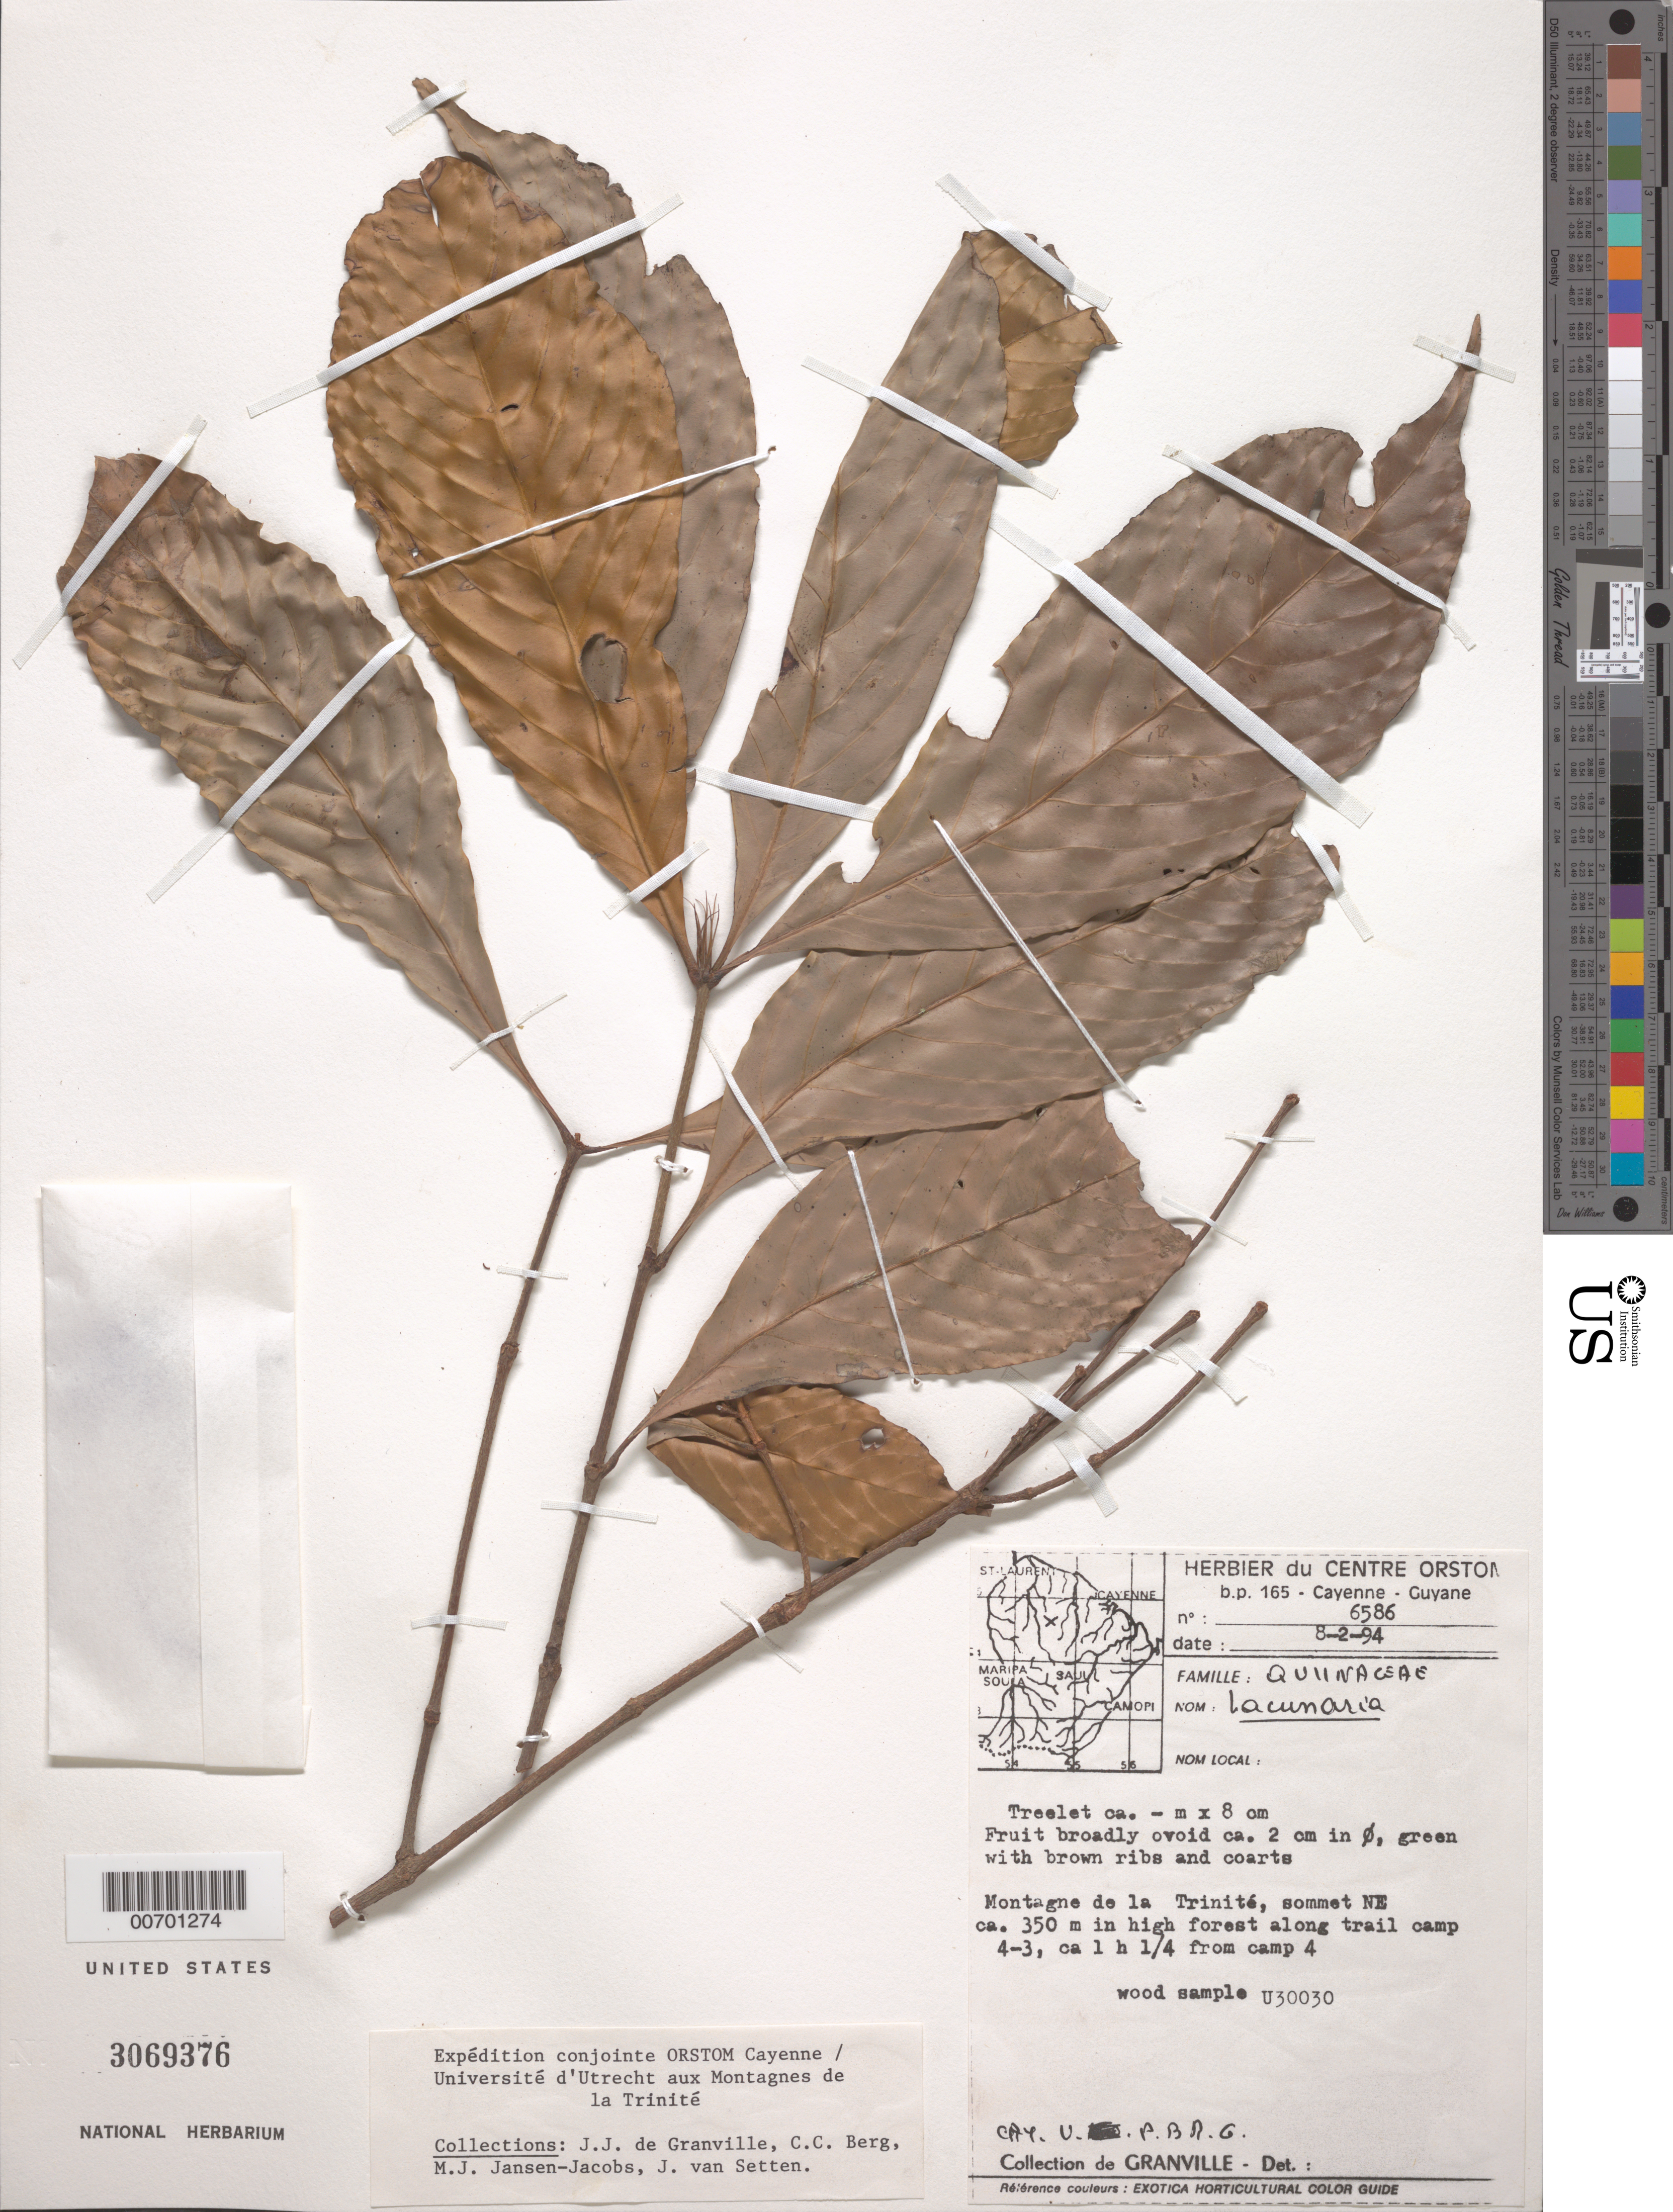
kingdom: Plantae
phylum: Tracheophyta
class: Magnoliopsida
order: Malpighiales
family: Quiinaceae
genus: Lacunaria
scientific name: Lacunaria sp.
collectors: J.-J. de Granville, C. C. Berg, M. J. Jansen-Jacobs & J. van Setten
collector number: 6586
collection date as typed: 8-Feb-84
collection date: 1984-02-08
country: French Guiana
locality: Montagnes de la Trinité, sommet NE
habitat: High forest along trail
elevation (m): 350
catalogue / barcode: US 3069376